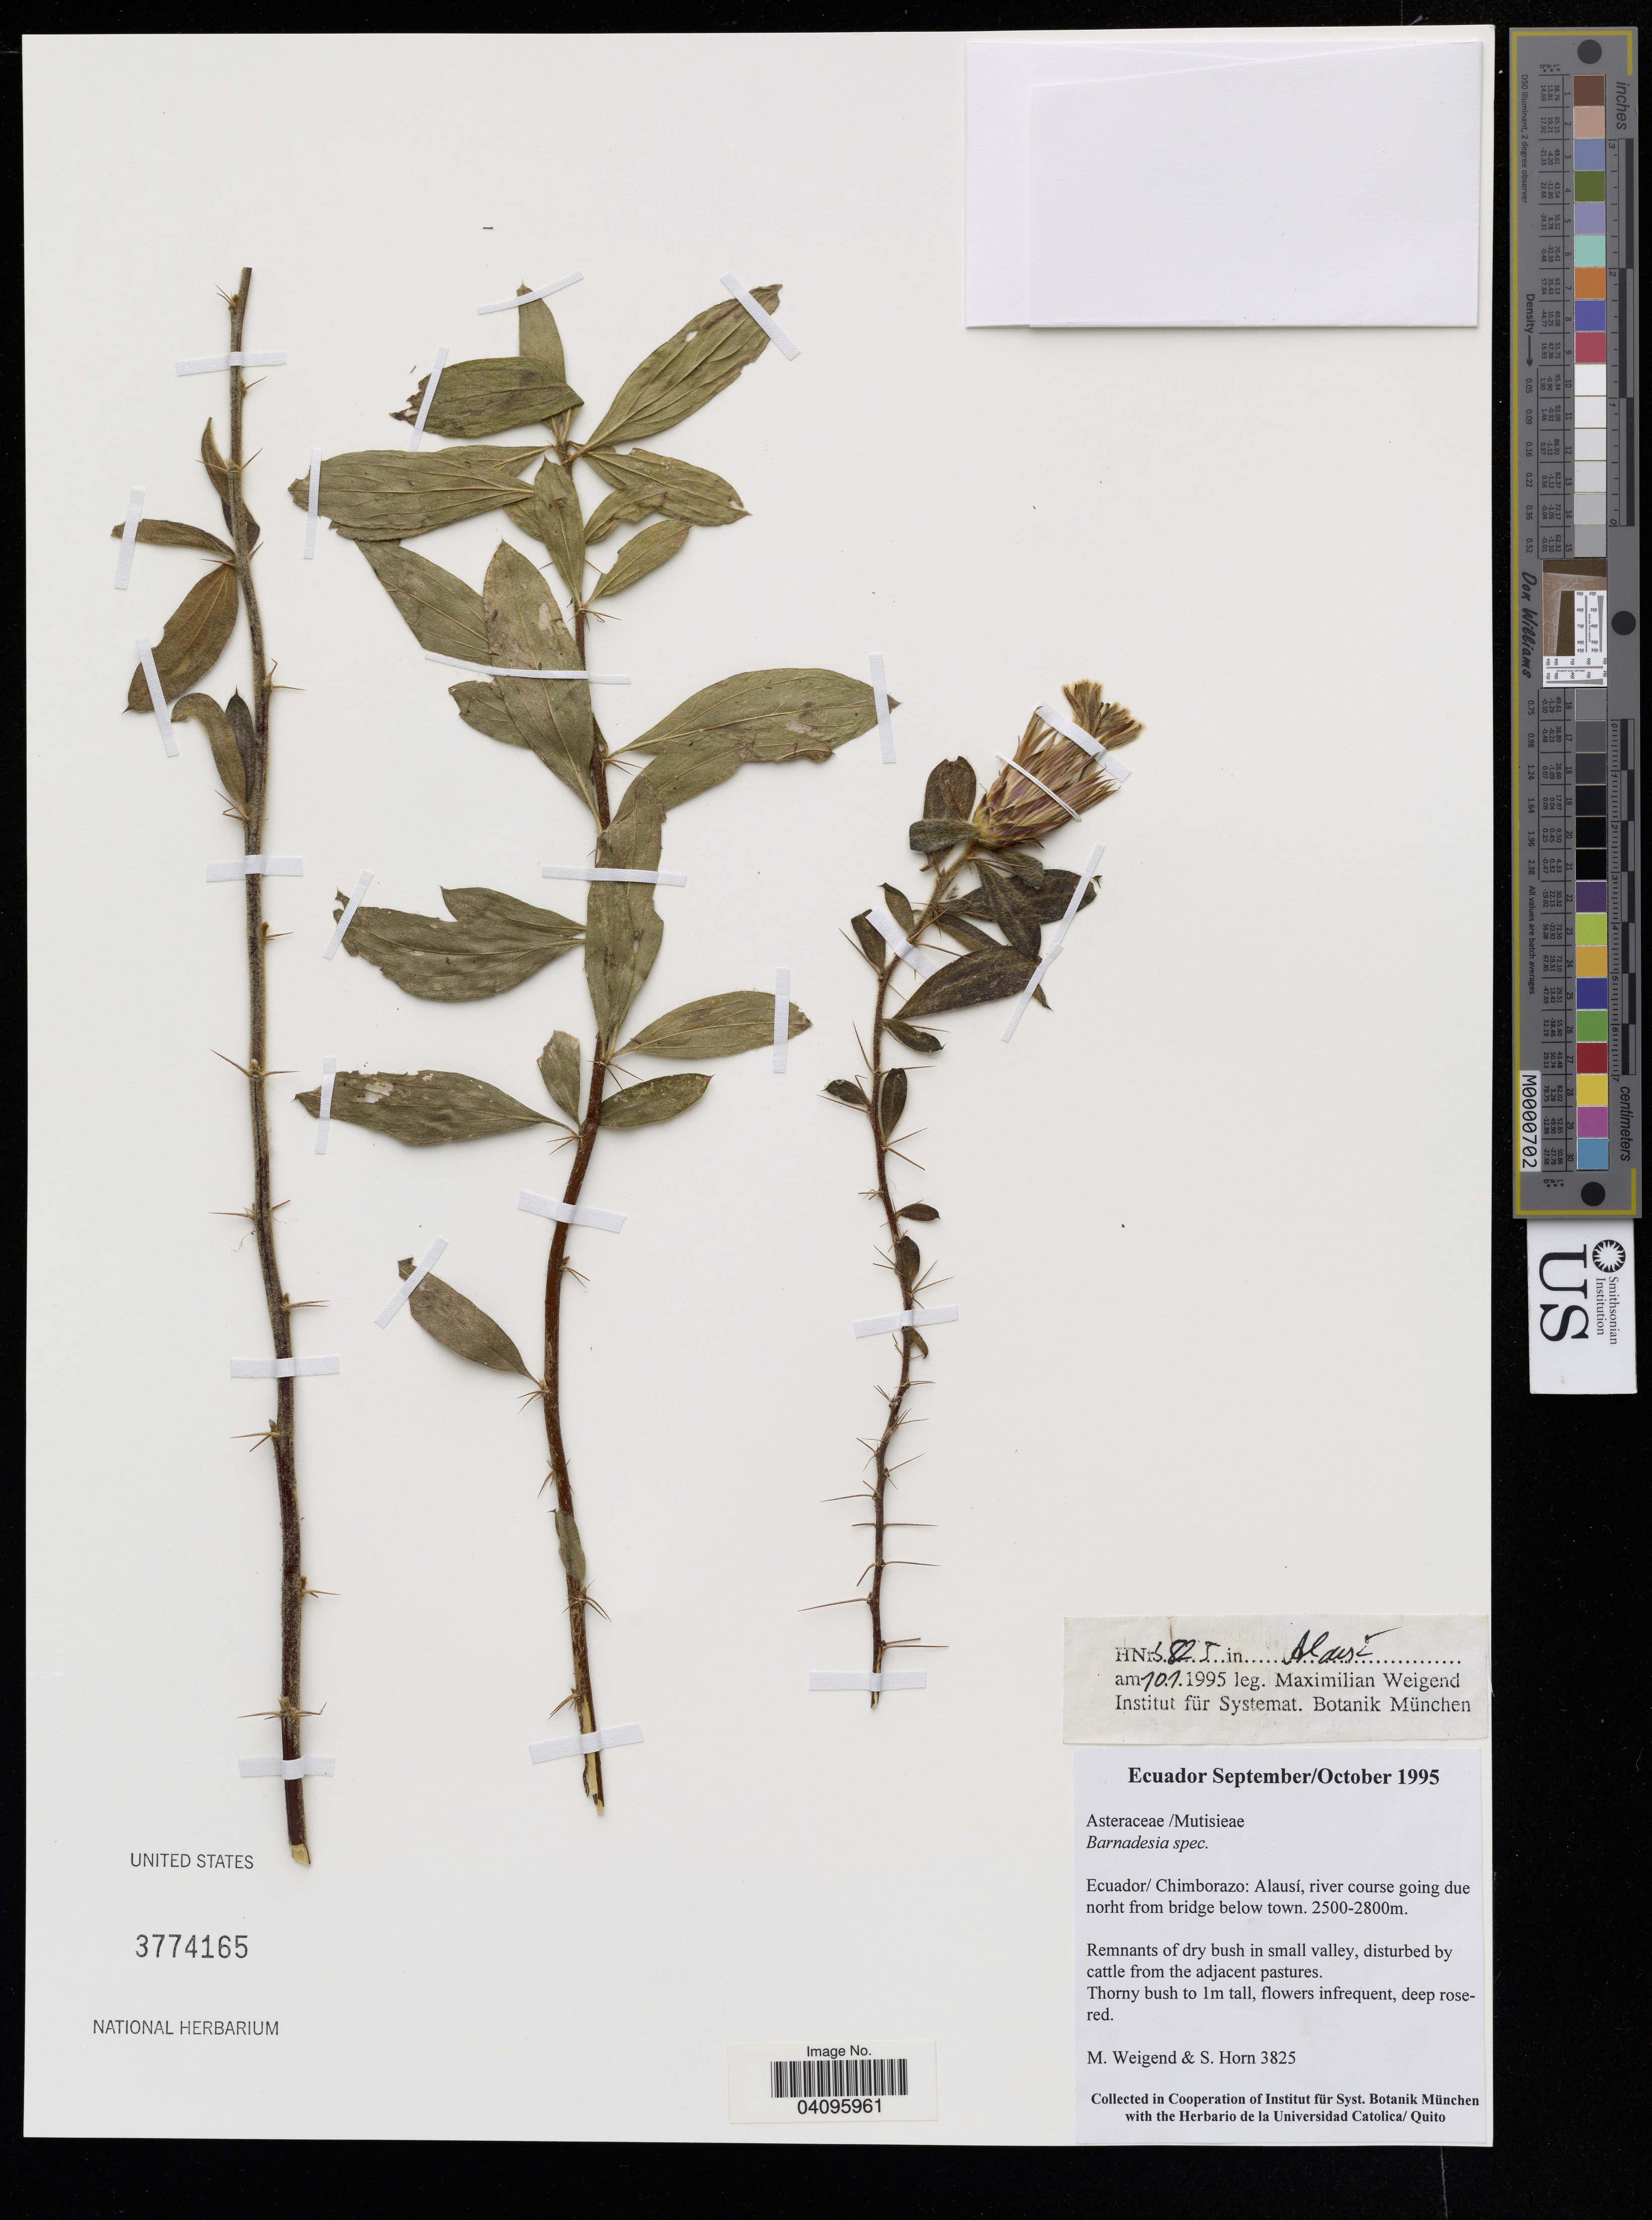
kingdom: Plantae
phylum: Tracheophyta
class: Magnoliopsida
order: Asterales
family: Asteraceae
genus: Barnadesia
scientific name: Barnadesia sp.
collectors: M. Weigend & S. Horn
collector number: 3825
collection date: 1995-10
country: Ecuador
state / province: Chimborazo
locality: Chimborazo: Alausí, river course going due north from bridge below town.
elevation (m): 2500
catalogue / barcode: US 3774165